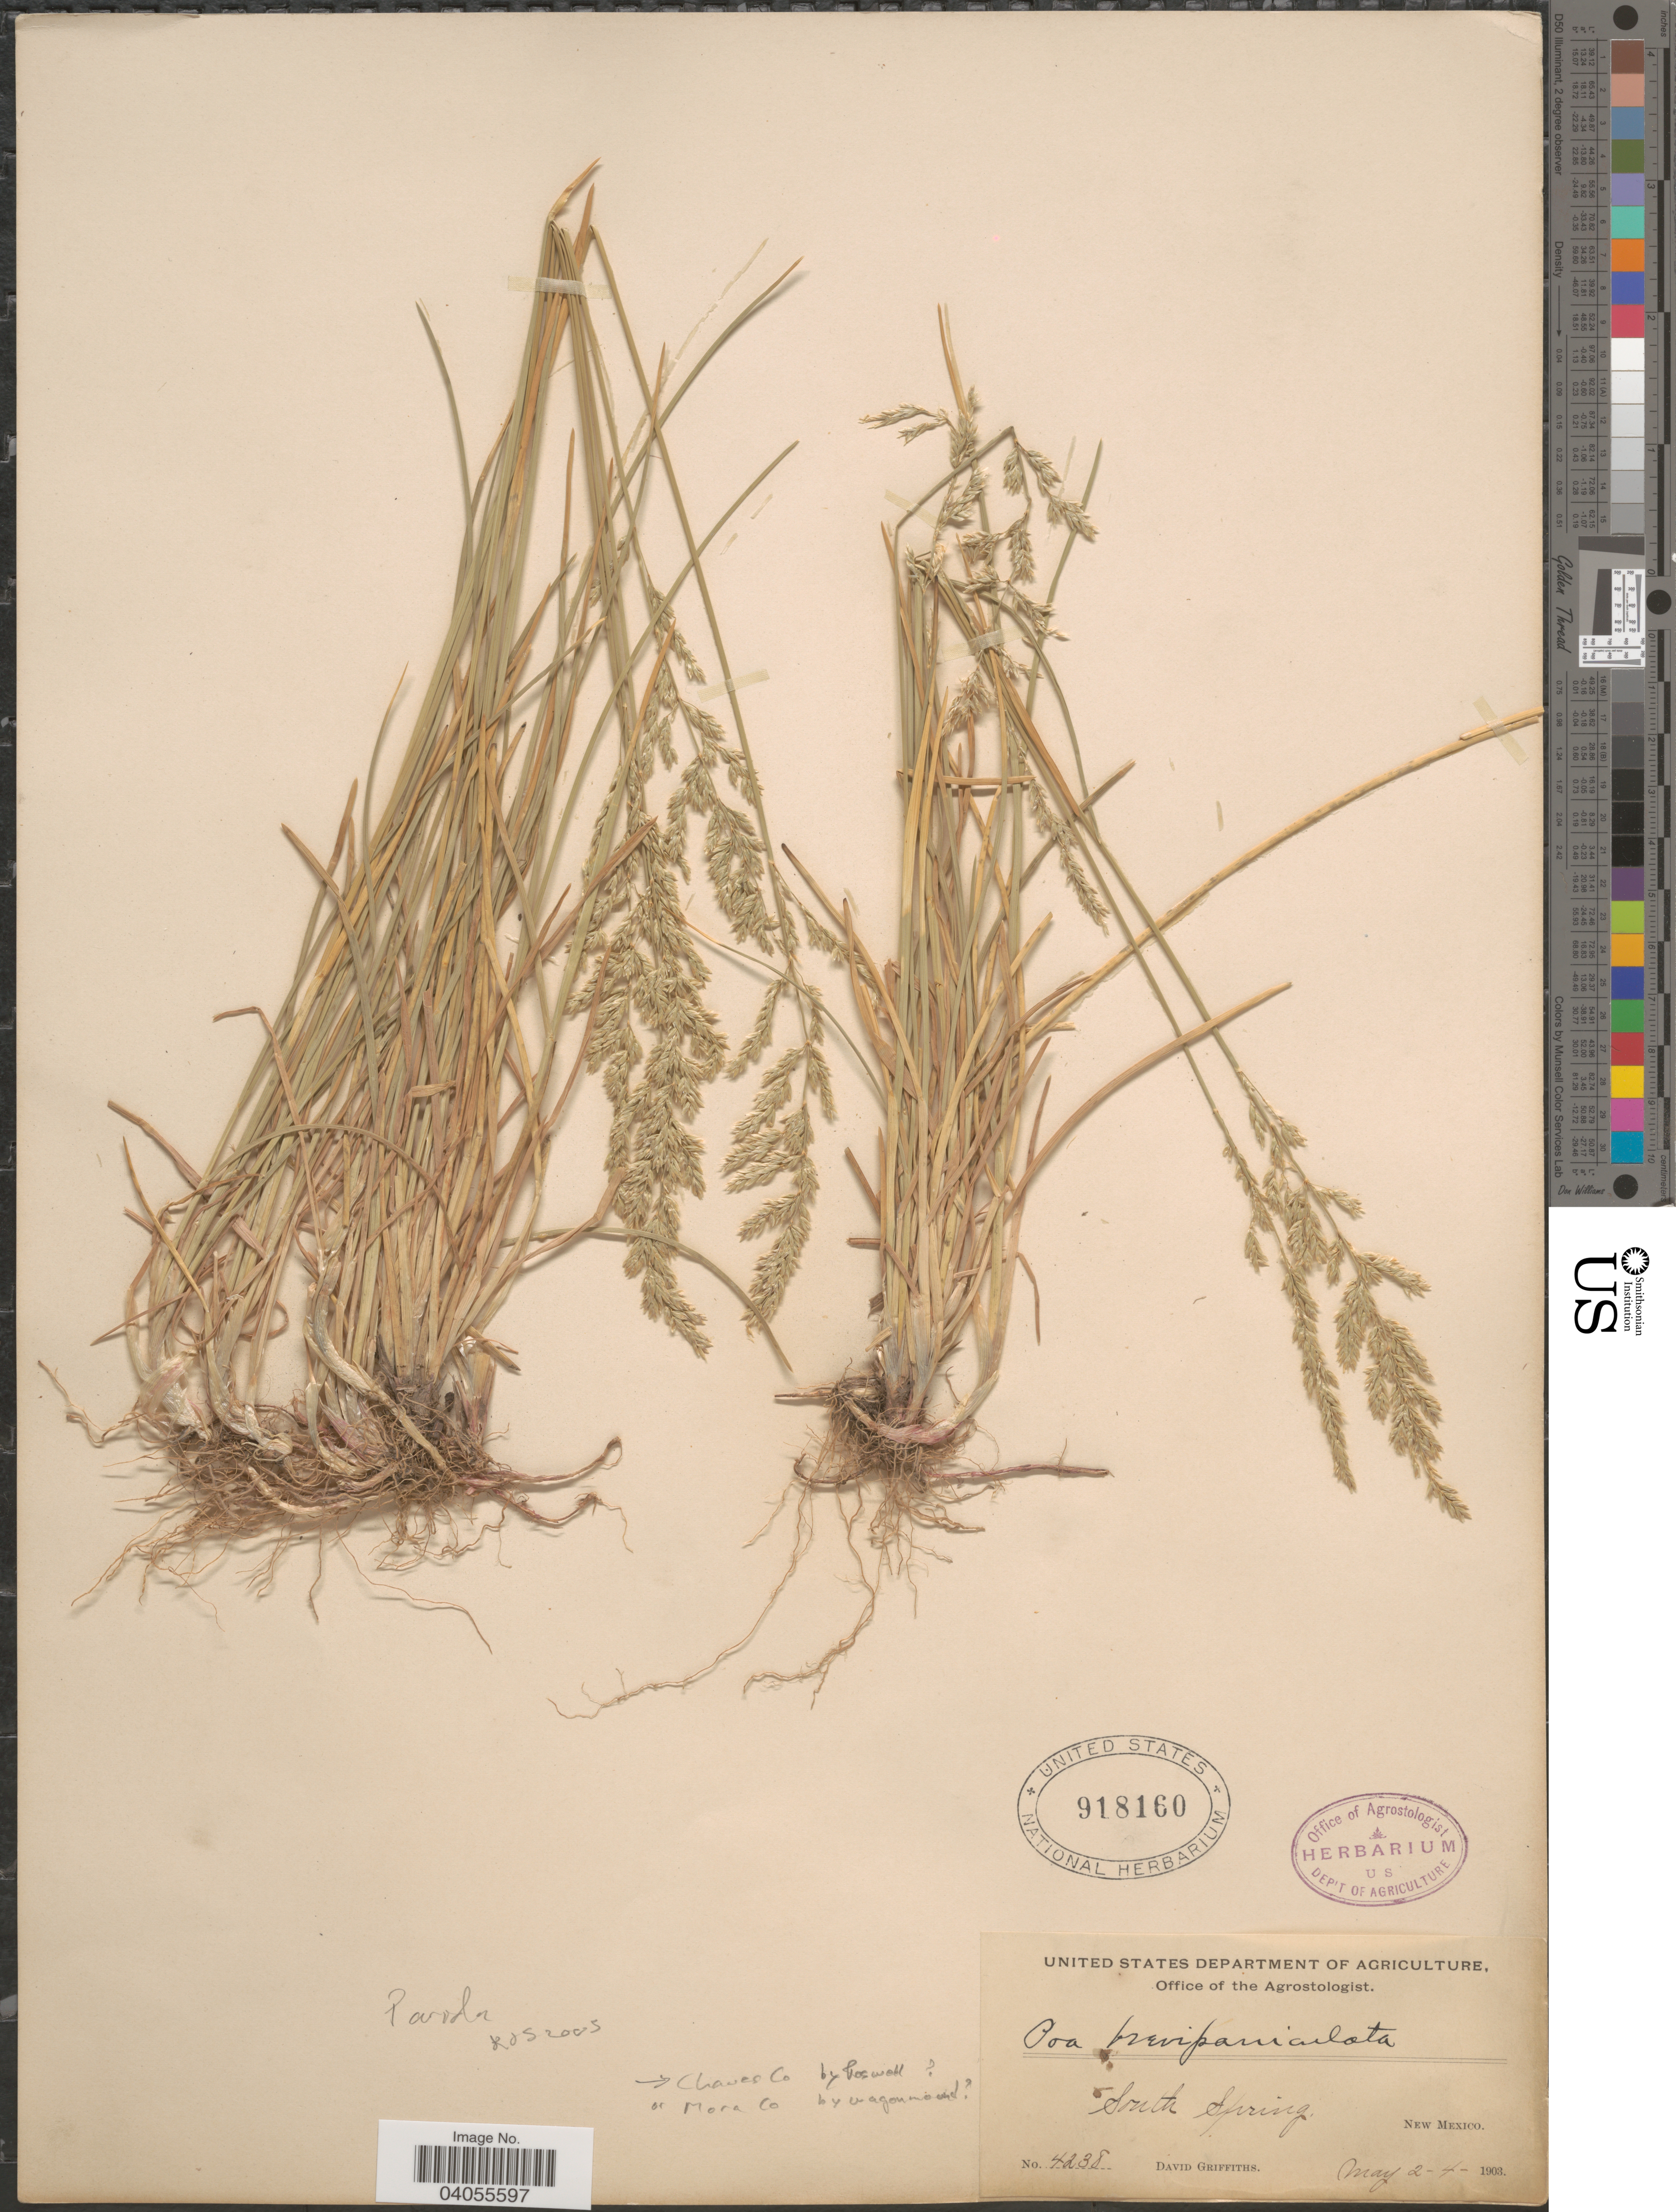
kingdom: Plantae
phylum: Tracheophyta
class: Liliopsida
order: Poales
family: Poaceae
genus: Poa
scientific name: Poa arida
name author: Vasey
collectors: D. Griffiths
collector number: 4238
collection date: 1903-05-02/1903-05-04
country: United States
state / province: New Mexico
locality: South Spring.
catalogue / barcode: US 918160